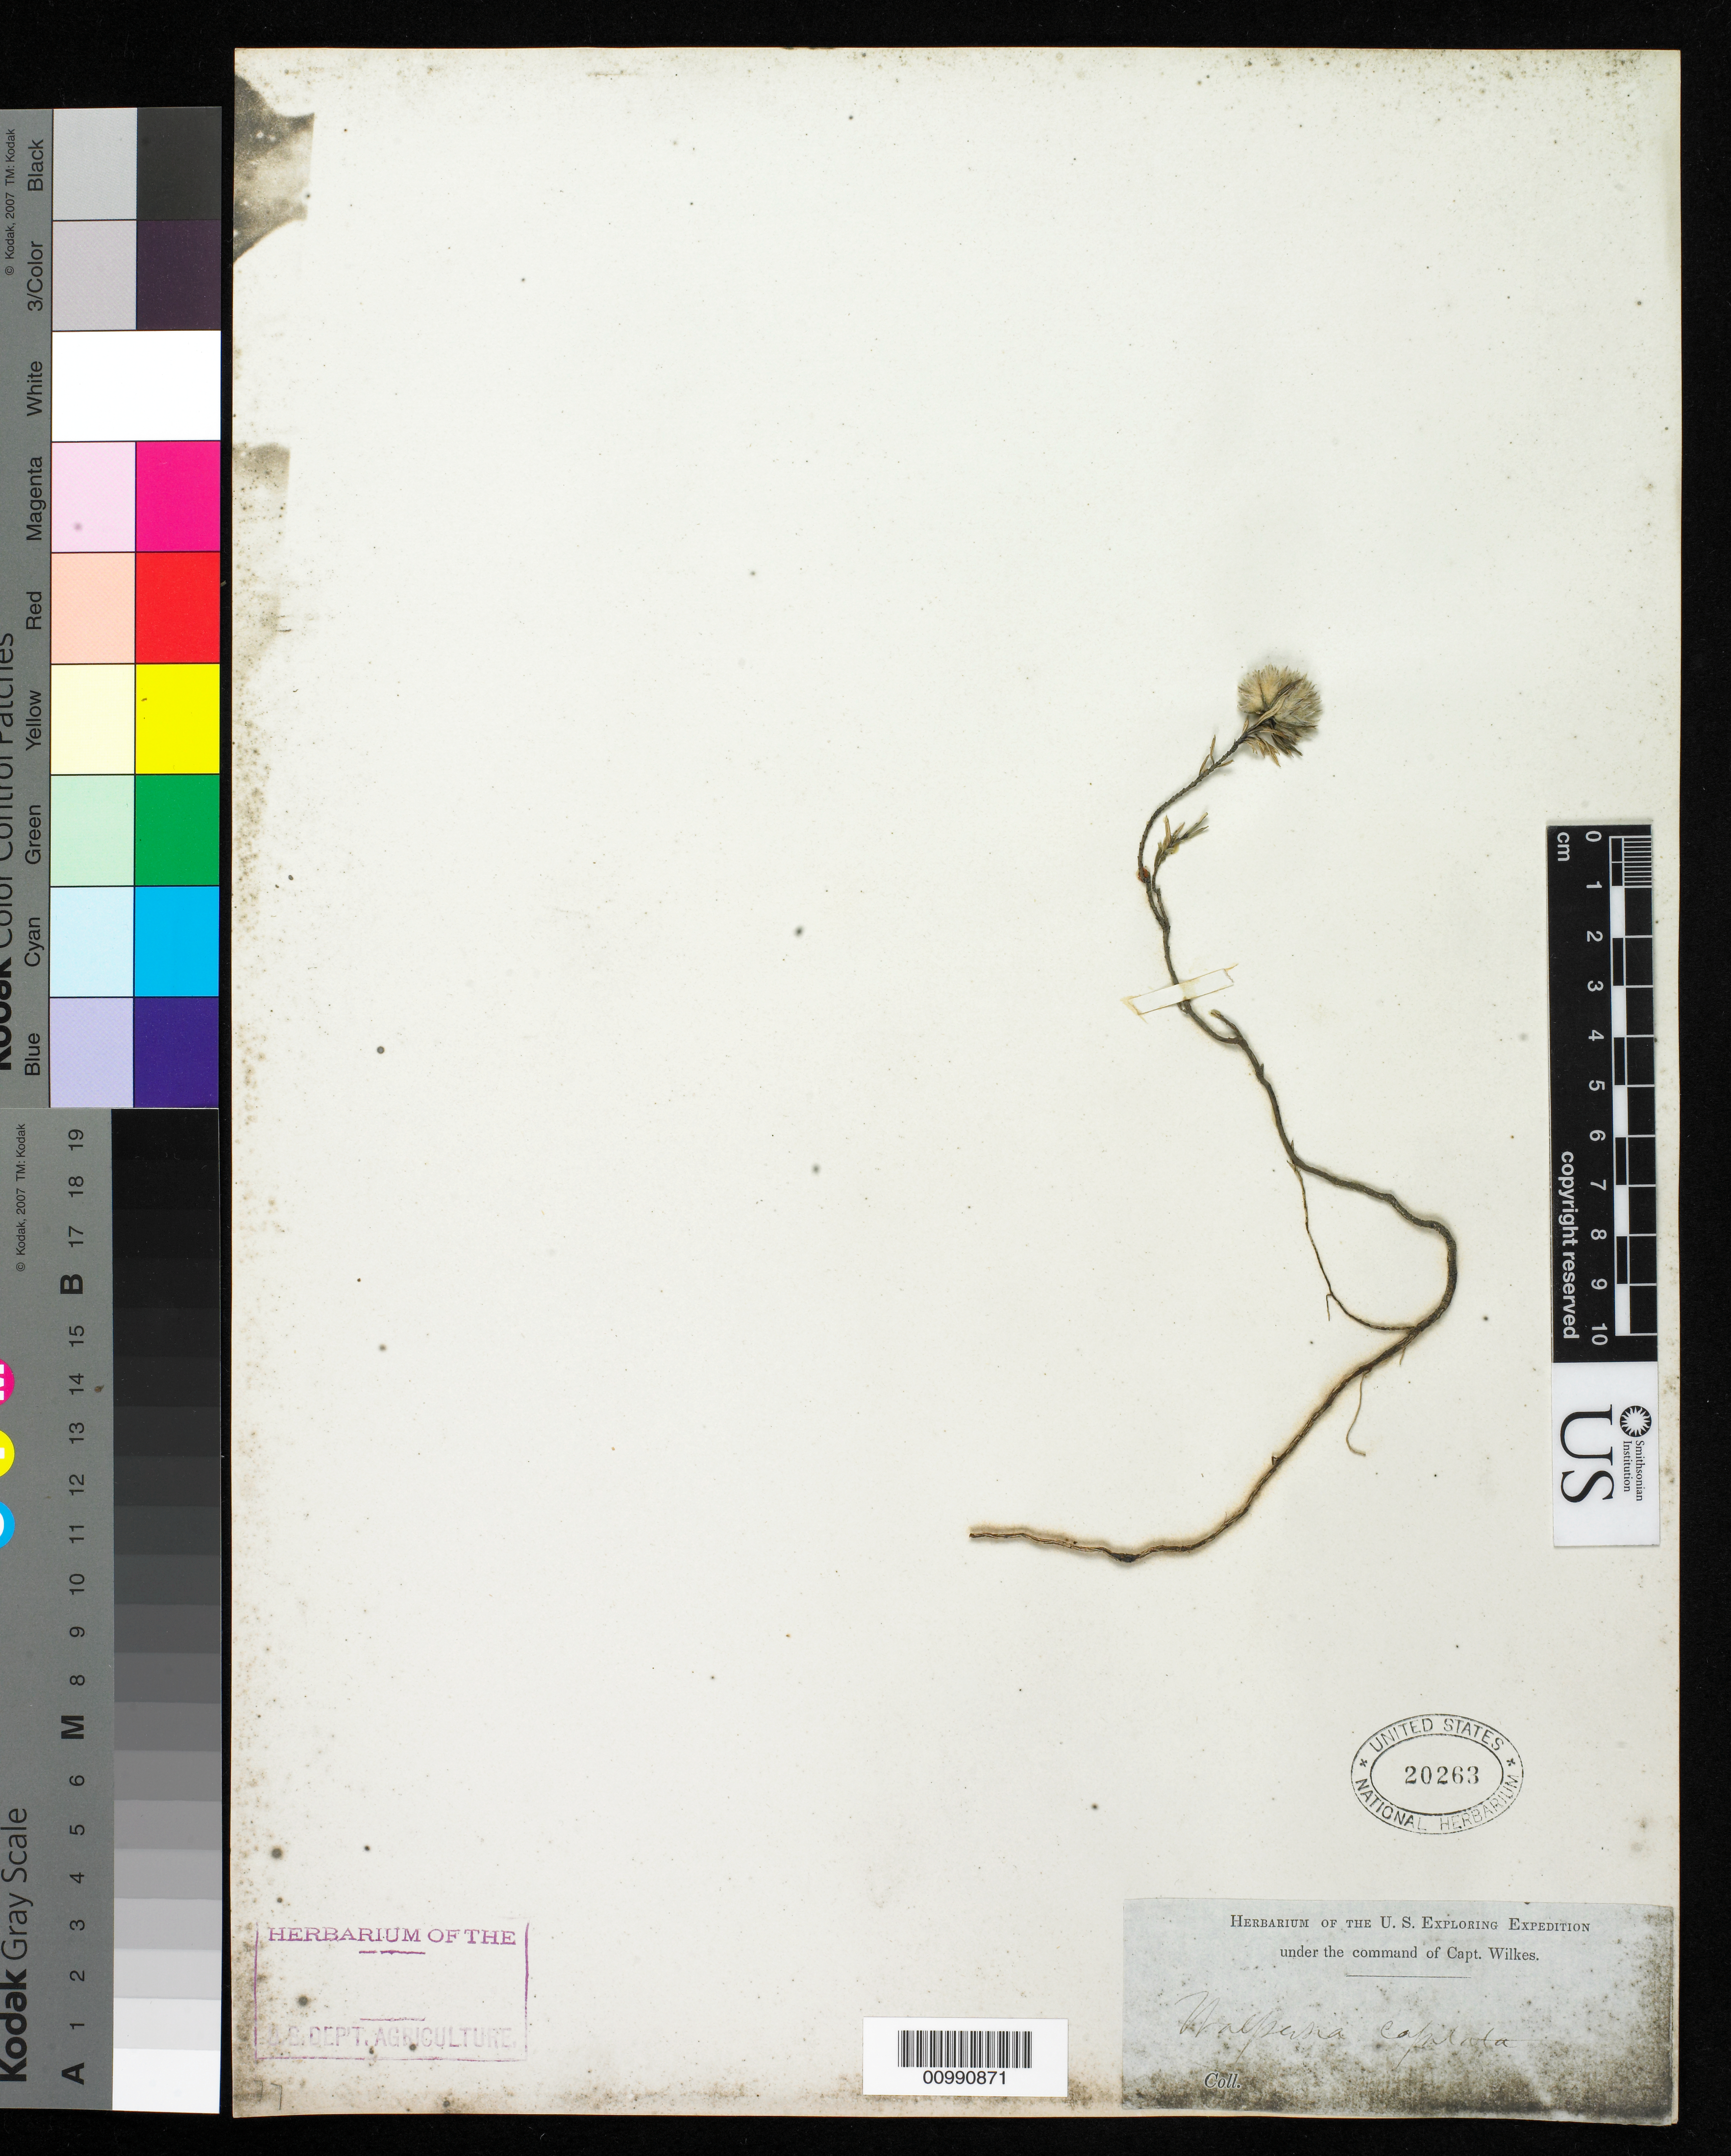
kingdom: Plantae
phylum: Tracheophyta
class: Magnoliopsida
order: Rosales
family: Rhamnaceae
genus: Phylica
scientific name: Phylica spicata var. spicata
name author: L. f.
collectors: Wilkes Explor. Exped.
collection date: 1838/1842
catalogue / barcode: US 20263